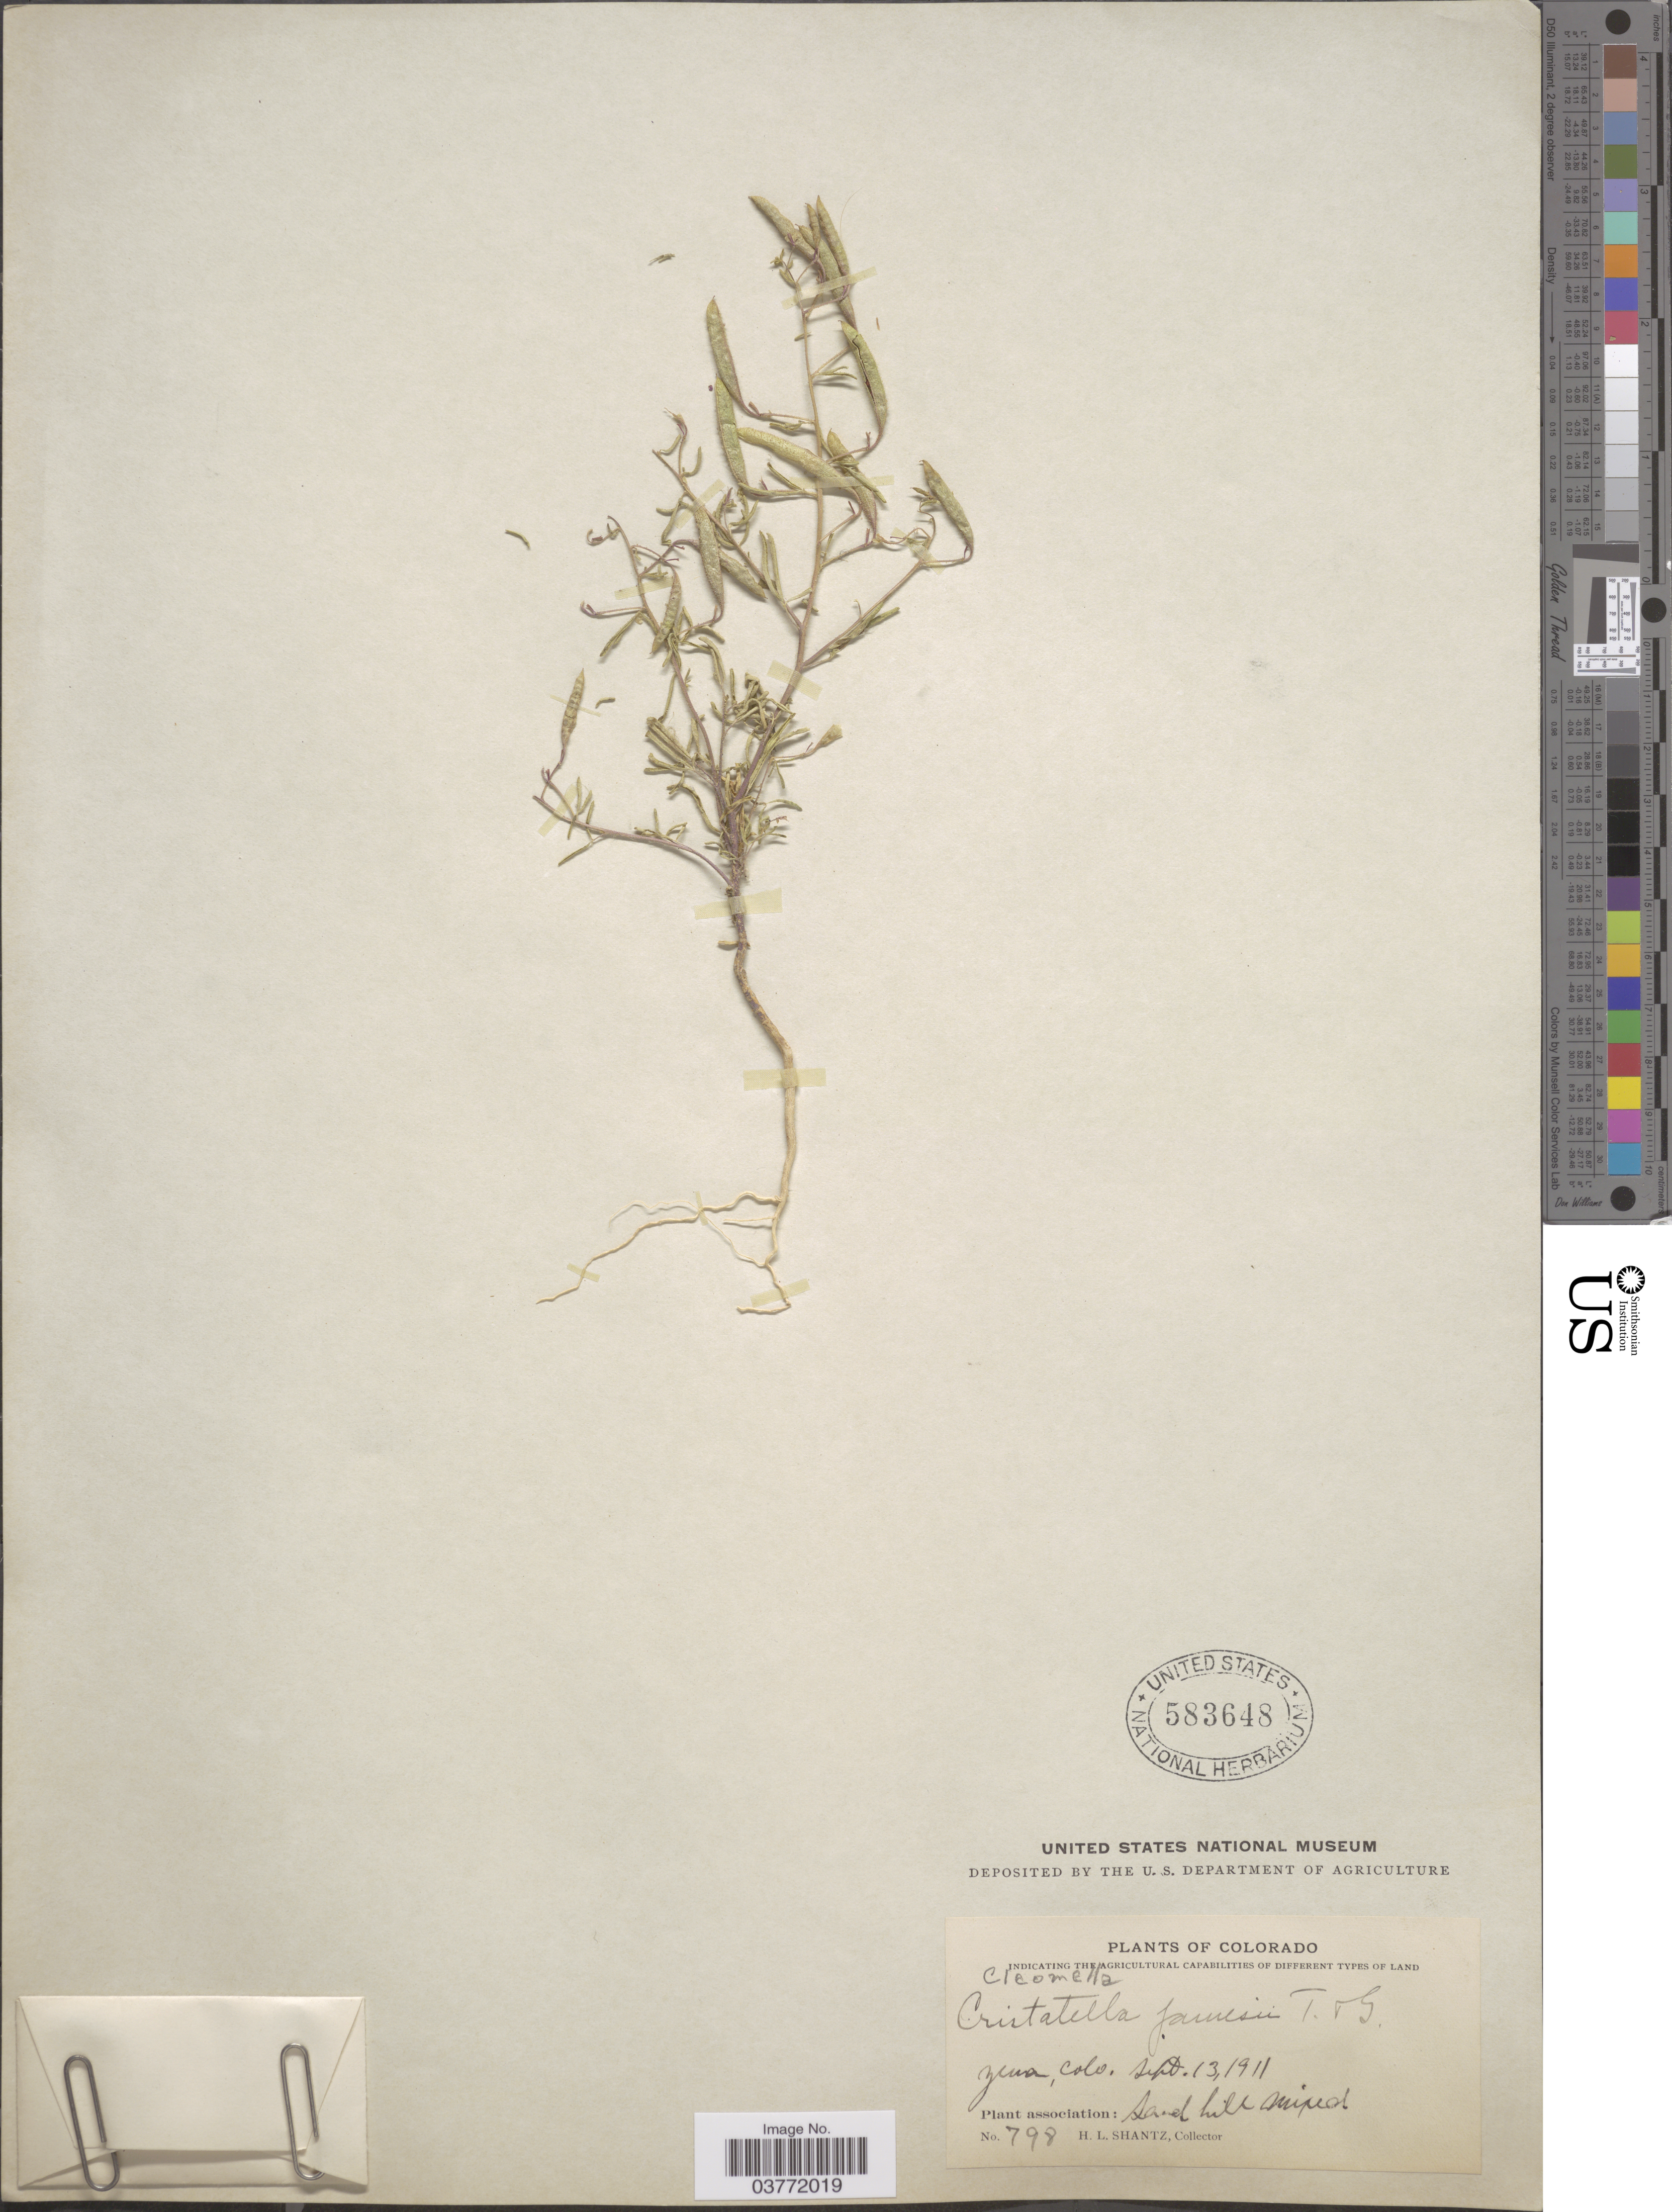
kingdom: Plantae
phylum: Tracheophyta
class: Magnoliopsida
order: Brassicales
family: Cleomaceae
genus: Polanisia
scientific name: Polanisia jamesii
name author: (Torr. & A. Gray) Iltis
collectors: H. Shantz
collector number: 798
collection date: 1911-09-13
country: United States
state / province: Colorado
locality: Yuma.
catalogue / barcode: US 583648